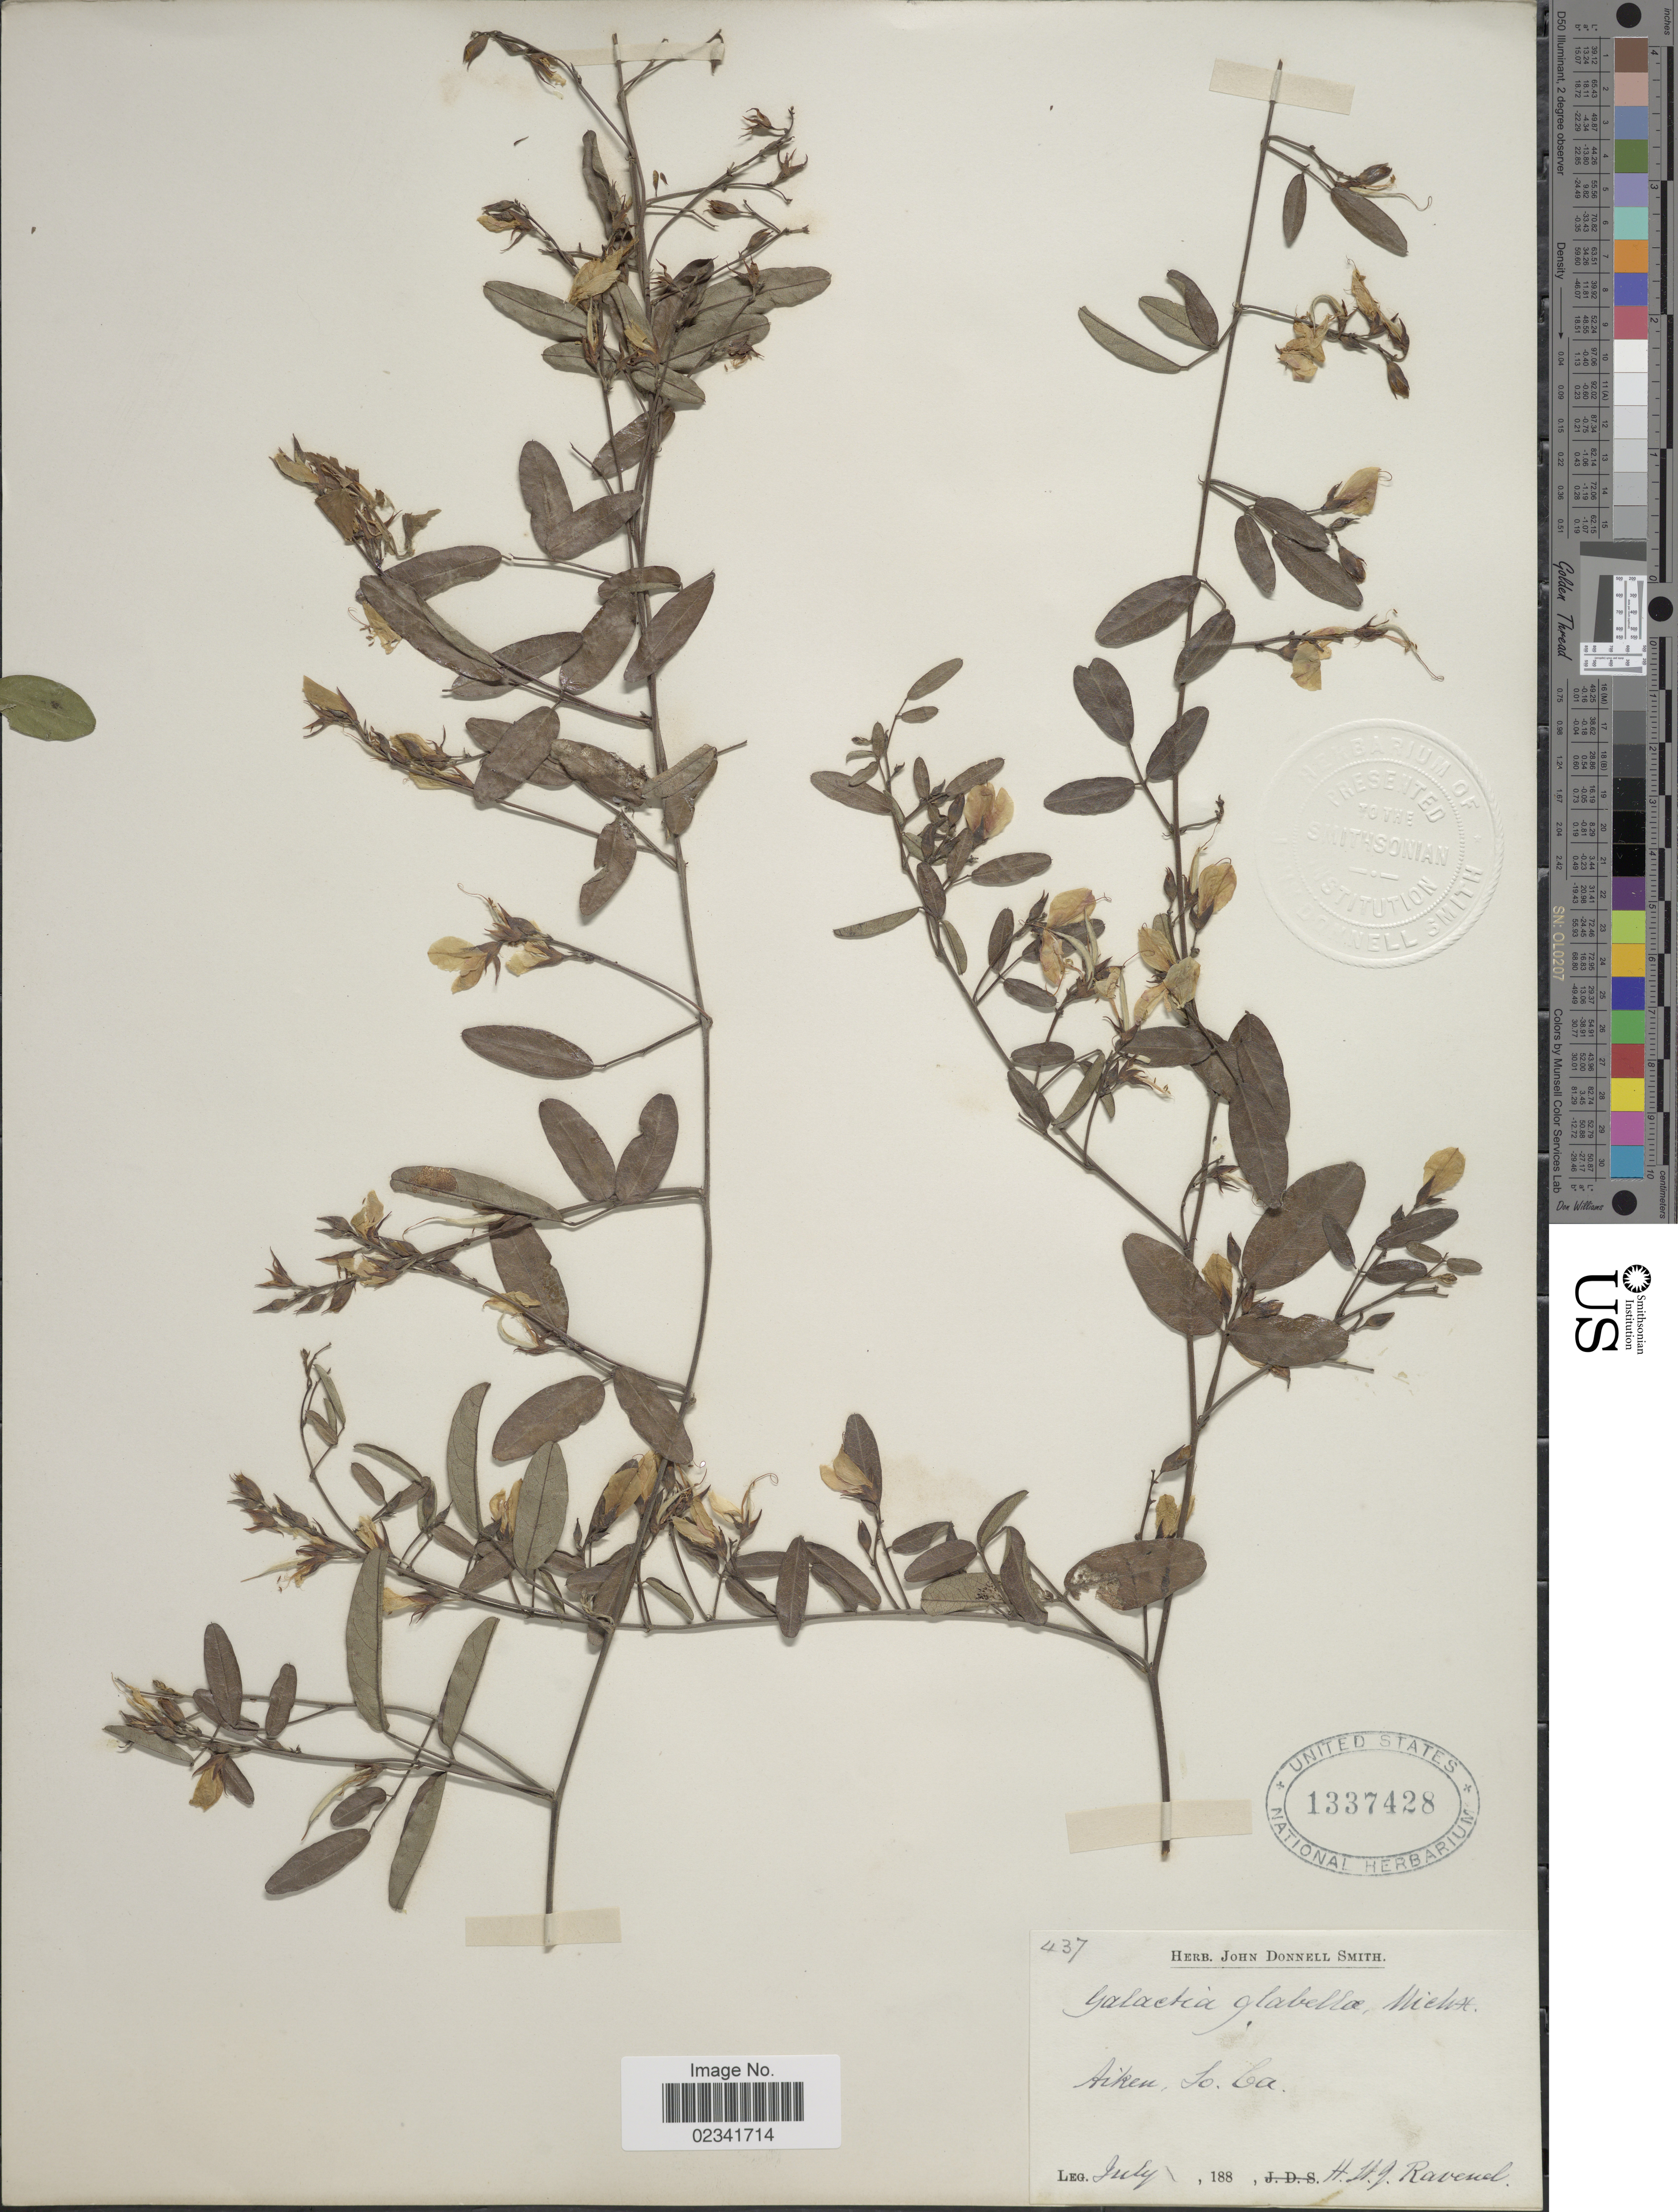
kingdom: Plantae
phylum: Tracheophyta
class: Magnoliopsida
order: Fabales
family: Fabaceae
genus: Galactia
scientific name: Galactia regularis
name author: (L.) Britton, Stearns & Poggenb.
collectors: H. Ravenel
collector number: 437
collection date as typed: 188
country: United States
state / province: South Carolina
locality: Aiken, So. Ca.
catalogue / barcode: US 1337428